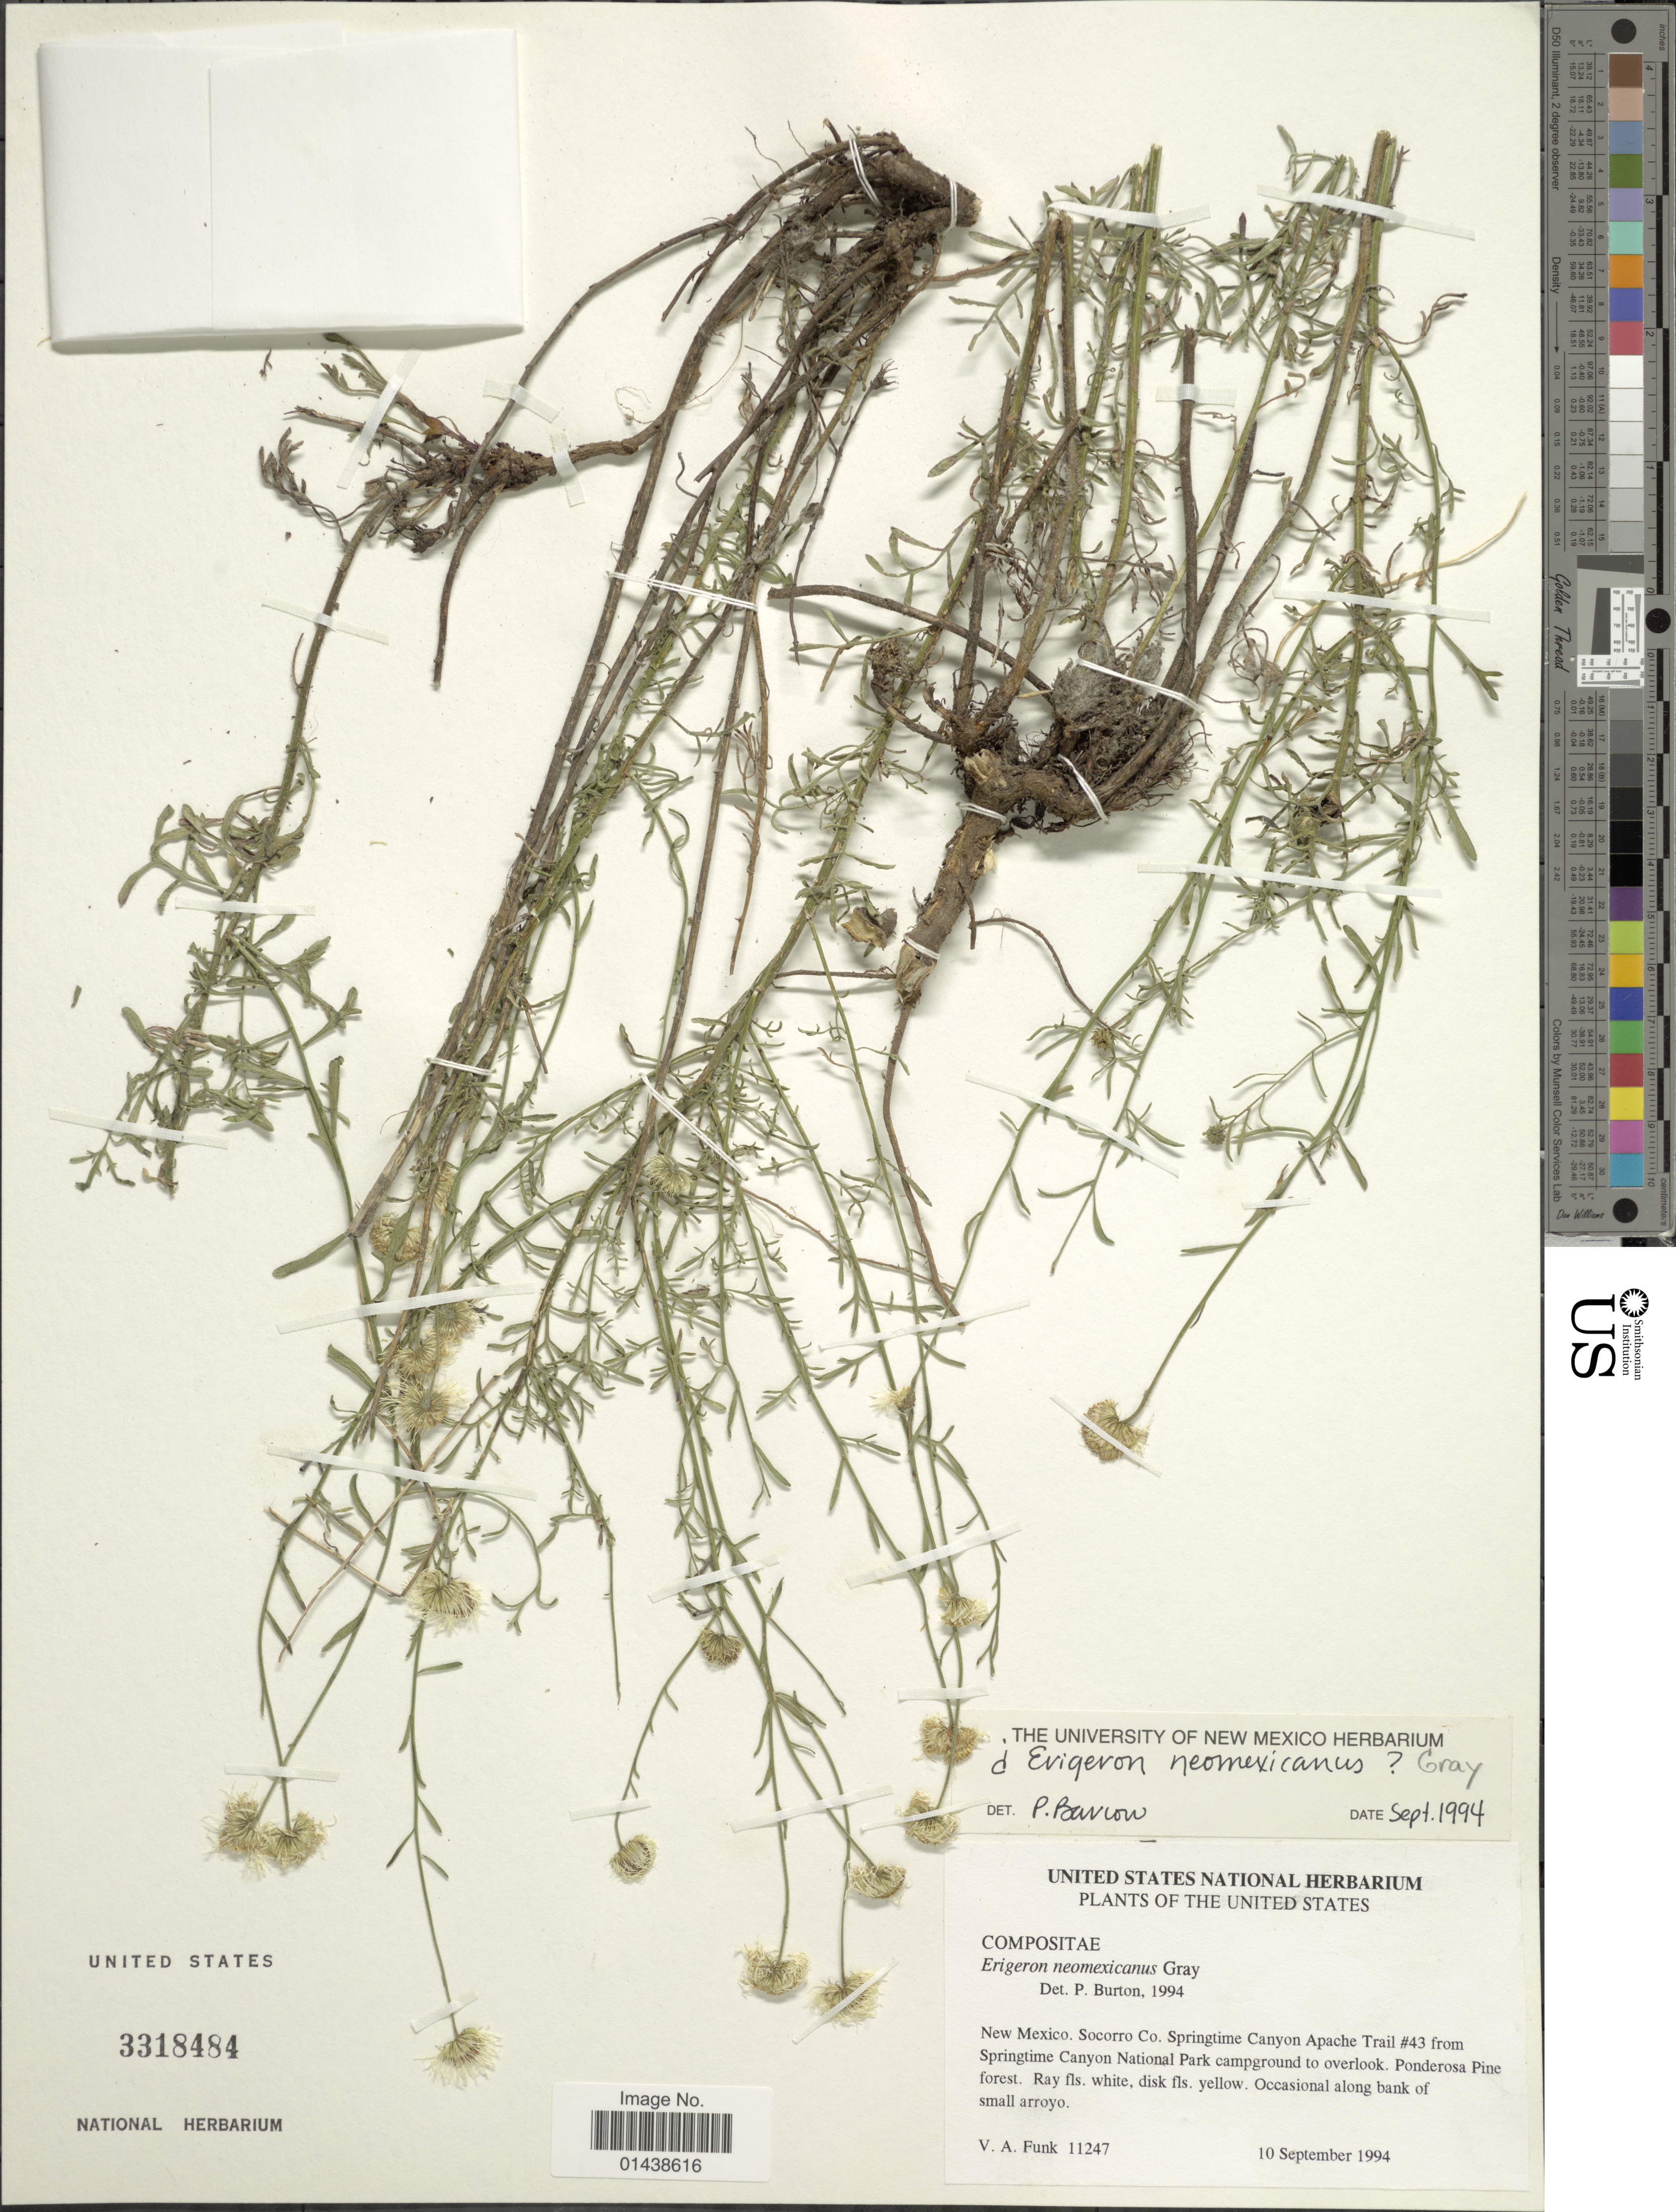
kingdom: Plantae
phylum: Tracheophyta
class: Magnoliopsida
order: Asterales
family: Asteraceae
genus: Erigeron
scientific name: Erigeron neomexicanus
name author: A. Gray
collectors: V. Funk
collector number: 11247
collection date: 1994-09-10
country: United States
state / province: New Mexico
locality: Socorro Co. Springtime Canyon Apache Trail #43 from Springtime Canyon National Park campground to overlook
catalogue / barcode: US 3318484